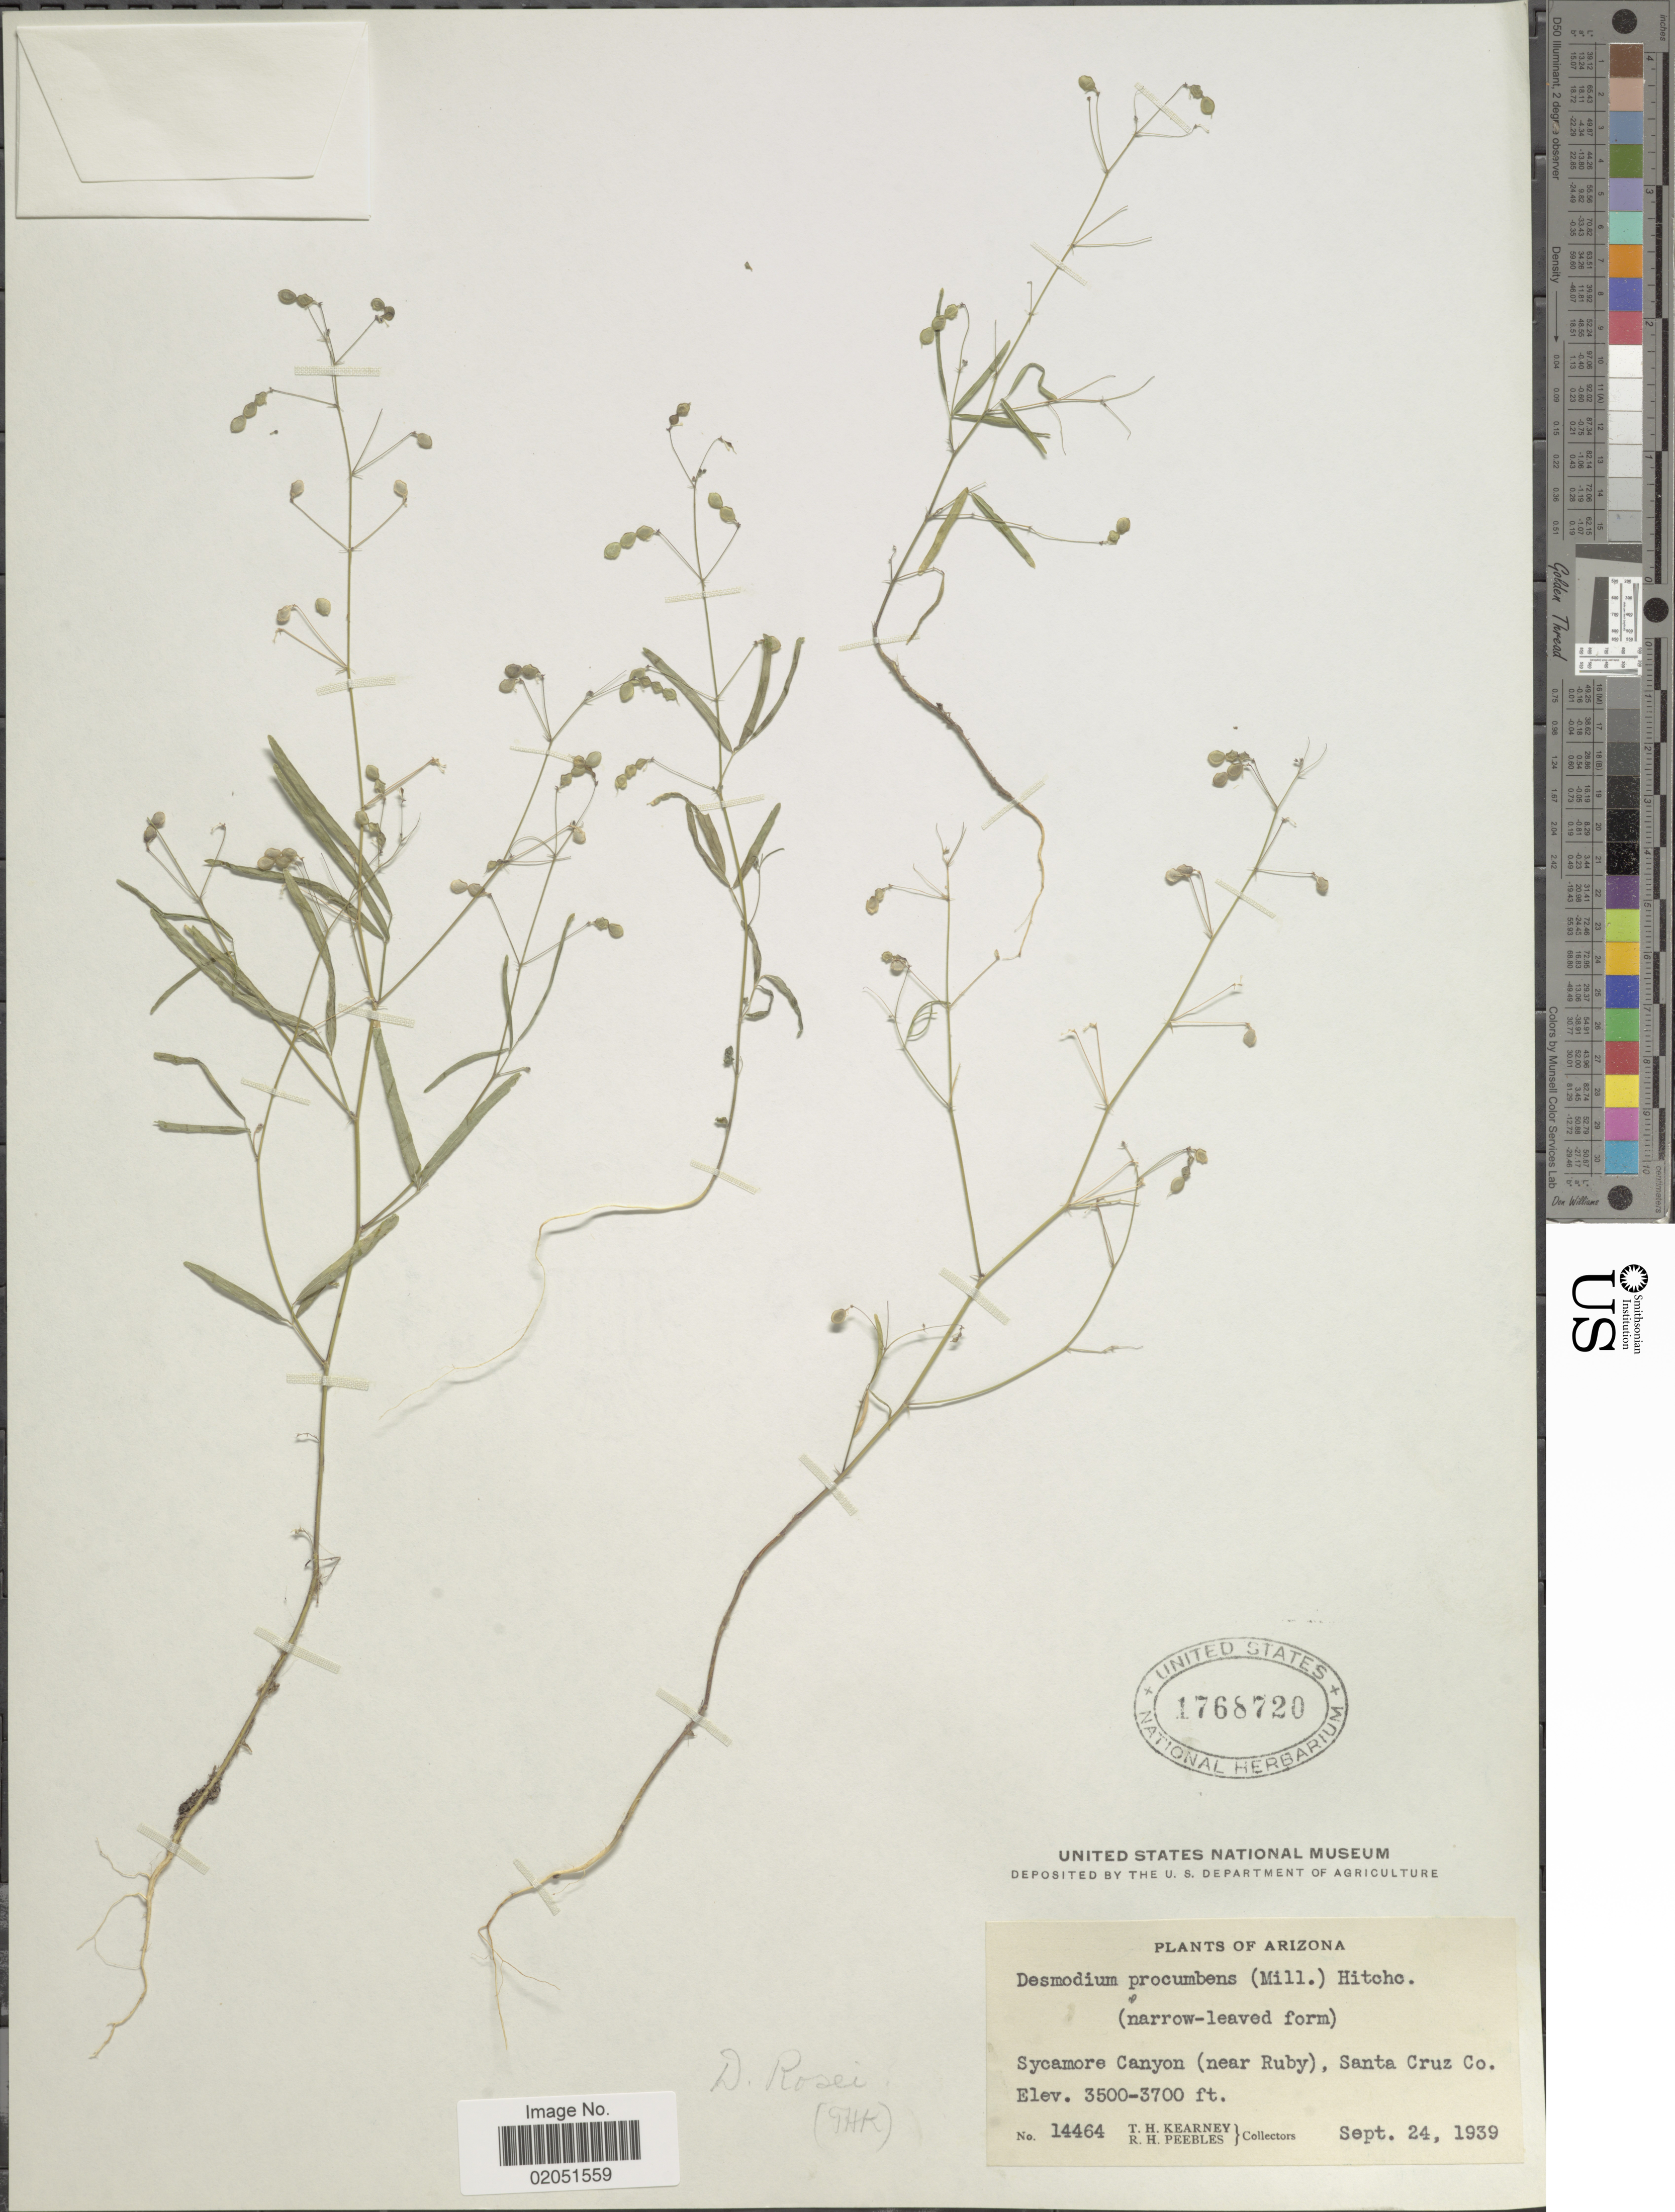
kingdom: Plantae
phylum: Tracheophyta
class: Magnoliopsida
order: Fabales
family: Fabaceae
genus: Desmodium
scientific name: Desmodium rosei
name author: B.G. Schub.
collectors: T. H. Kearney & R. H. Peebles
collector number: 14464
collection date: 1939-09-24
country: United States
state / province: Arizona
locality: Sycamore Canyon (near Ruby), Santa Cruz Co.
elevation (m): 1067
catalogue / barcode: US 1768720